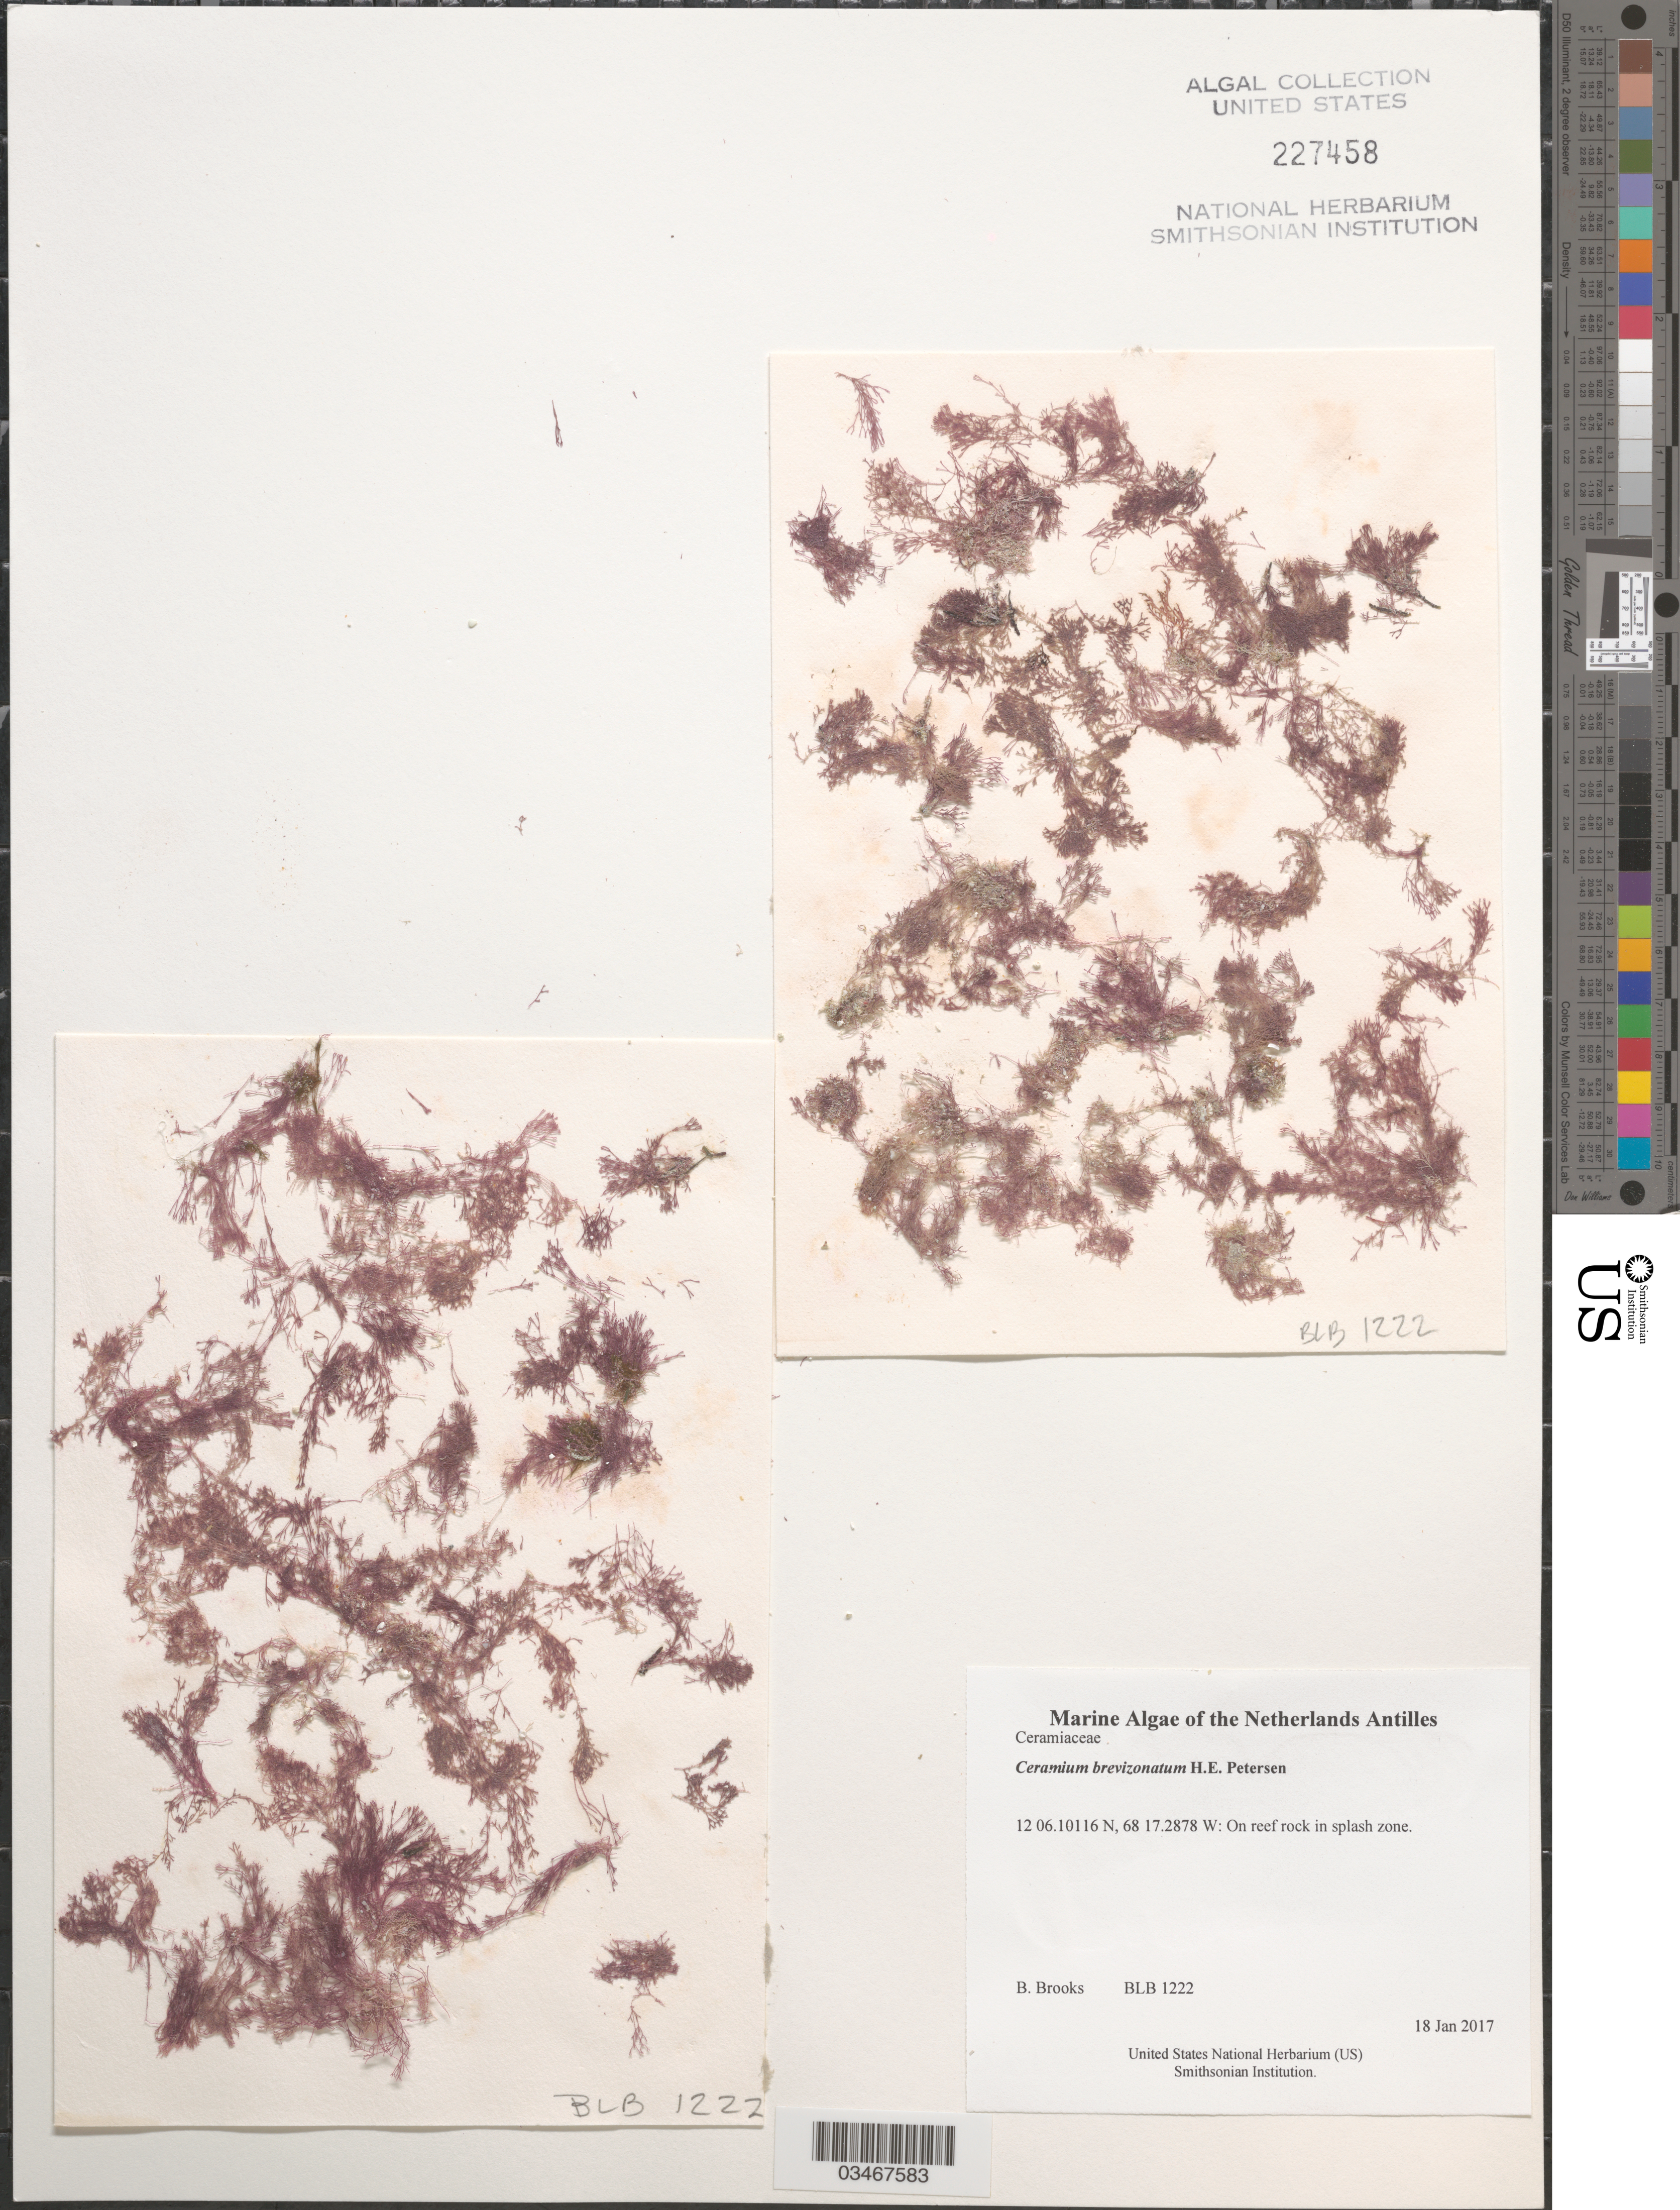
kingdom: Plantae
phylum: Rhodophyta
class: Florideophyceae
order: Ceramiales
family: Ceramiaceae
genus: Ceramium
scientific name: Ceramium brevizonatum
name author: H.E. Petersen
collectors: B. Brooks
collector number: BLB 1222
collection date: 2017-01-18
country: Netherlands Antilles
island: Bonaire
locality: Off Chapman down line. Reef with drop off.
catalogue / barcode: US 227458